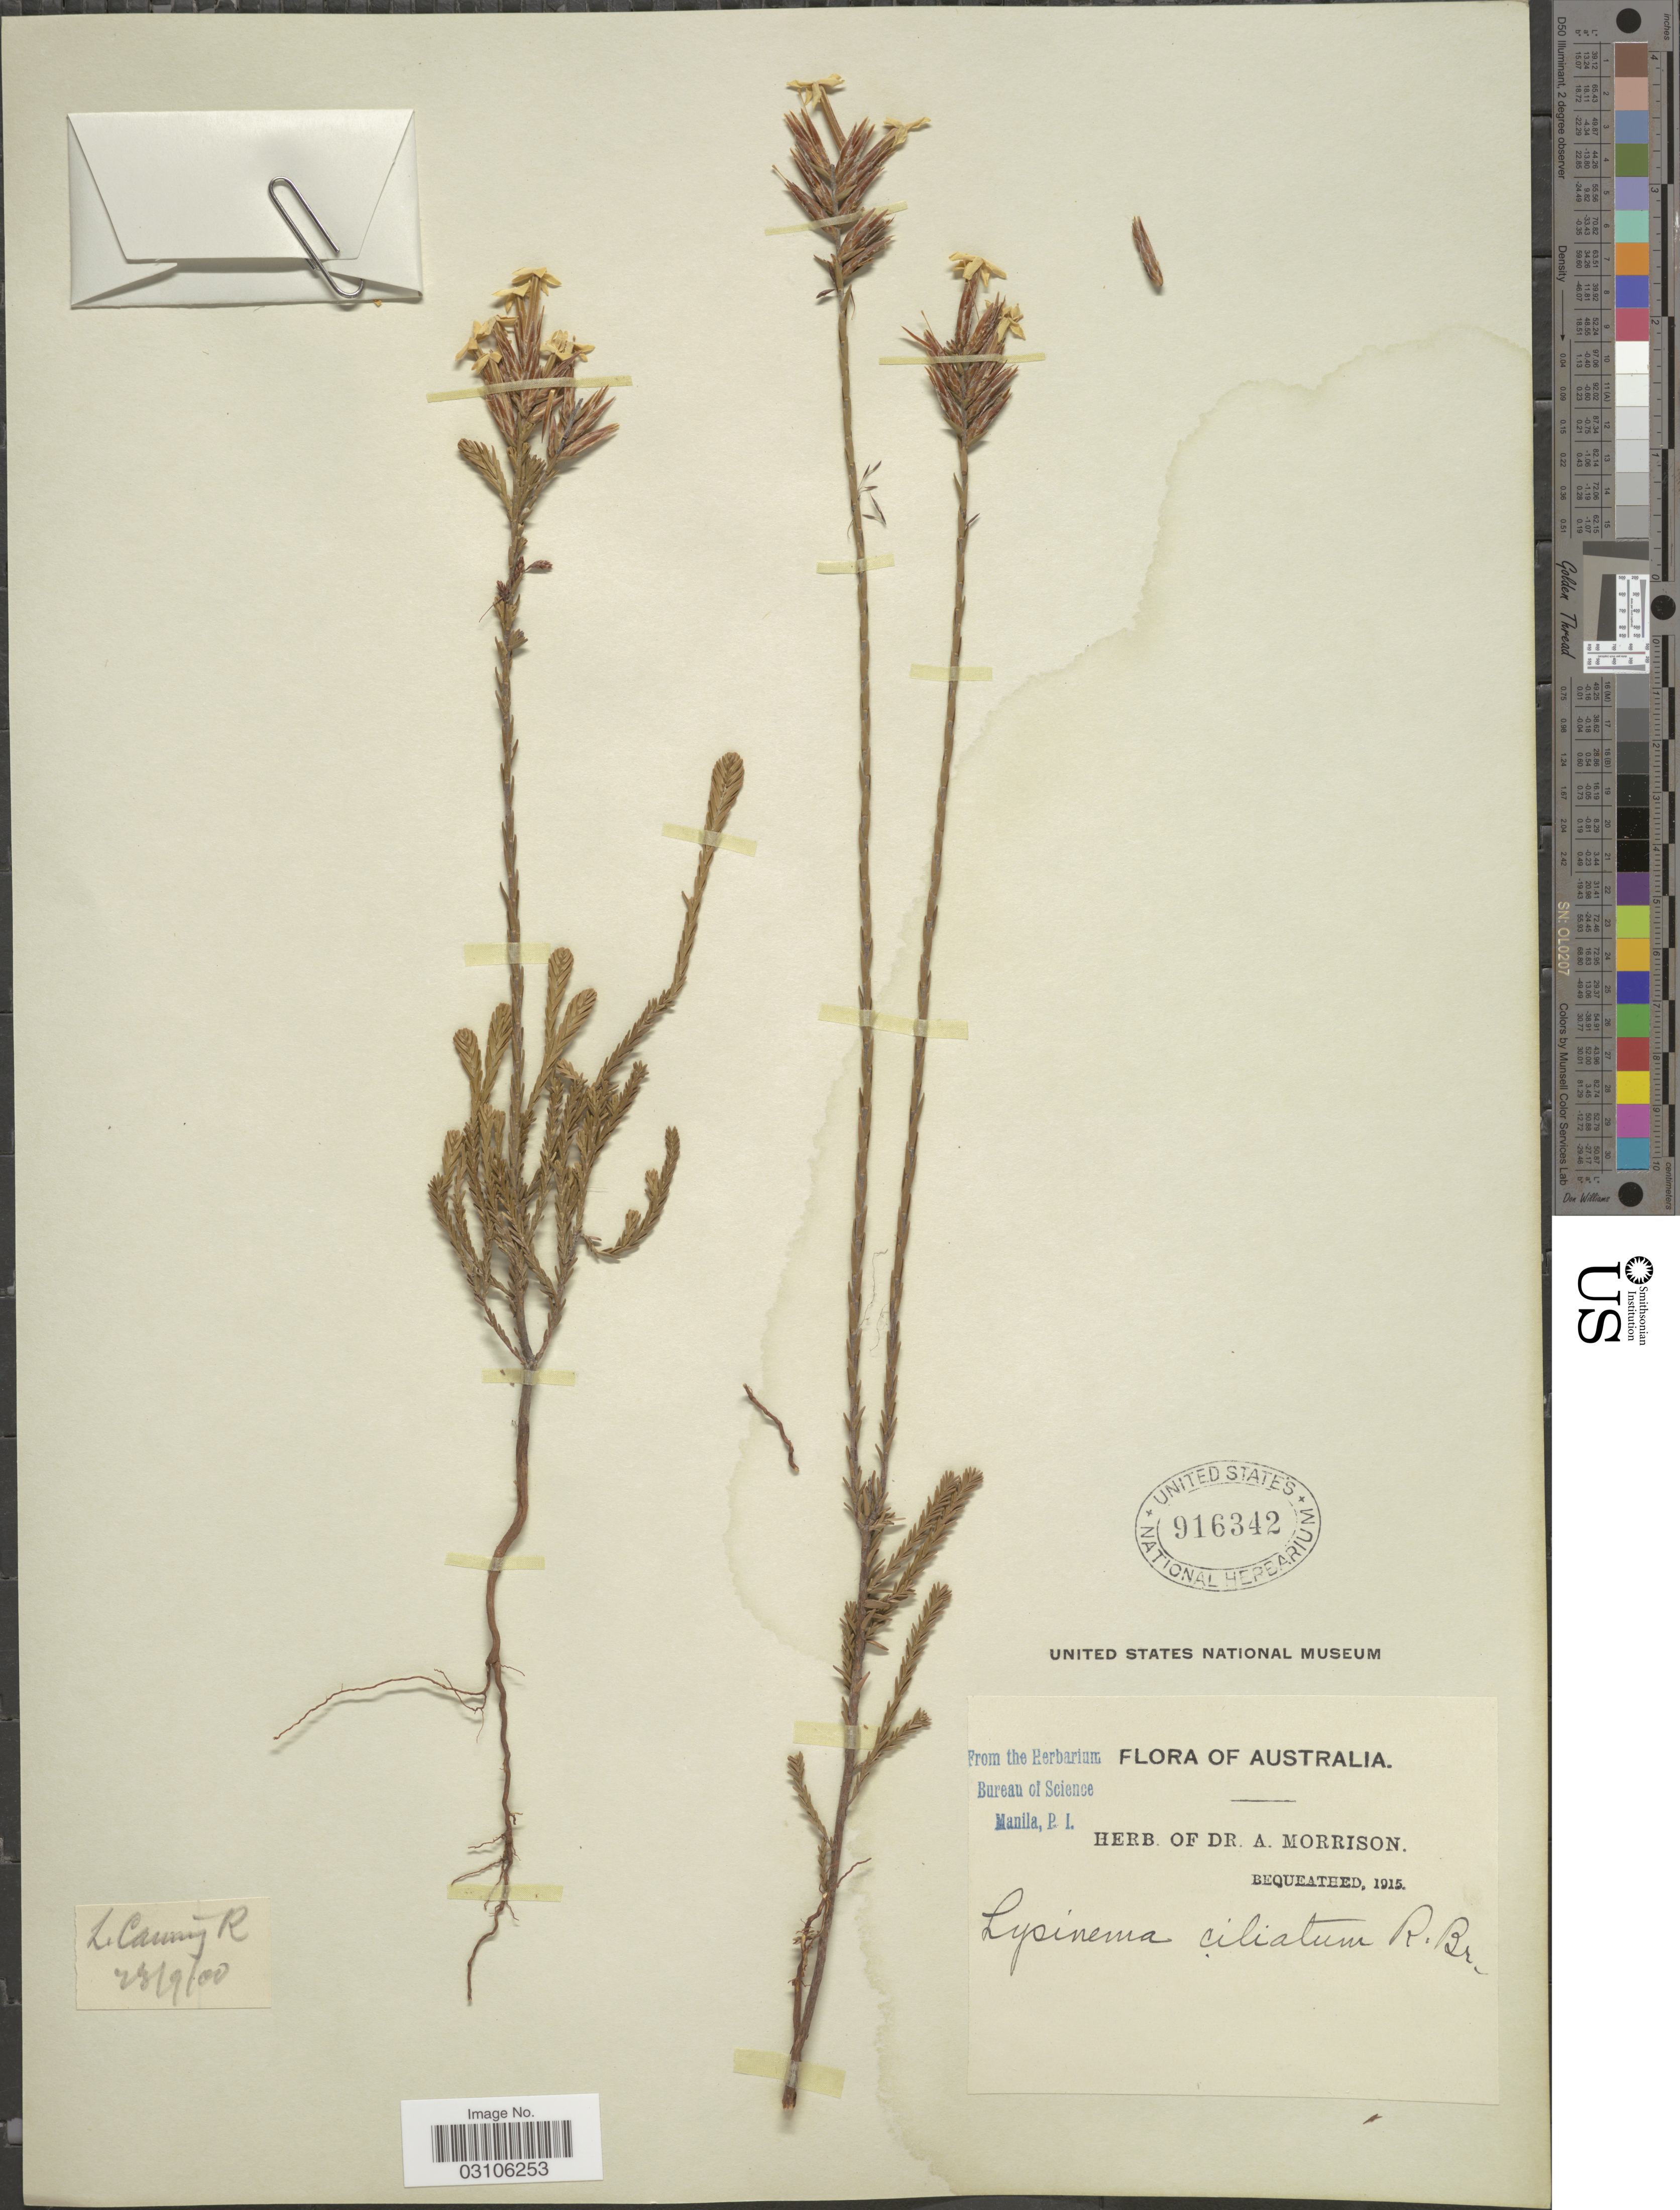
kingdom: Plantae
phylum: Tracheophyta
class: Magnoliopsida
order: Ericales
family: Ericaceae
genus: Lysinema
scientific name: Lysinema ciliatum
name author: R. Br.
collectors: ex herb. Dr. A. Morrison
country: Australia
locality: L. Caway R [unsure placement]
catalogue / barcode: US 916342